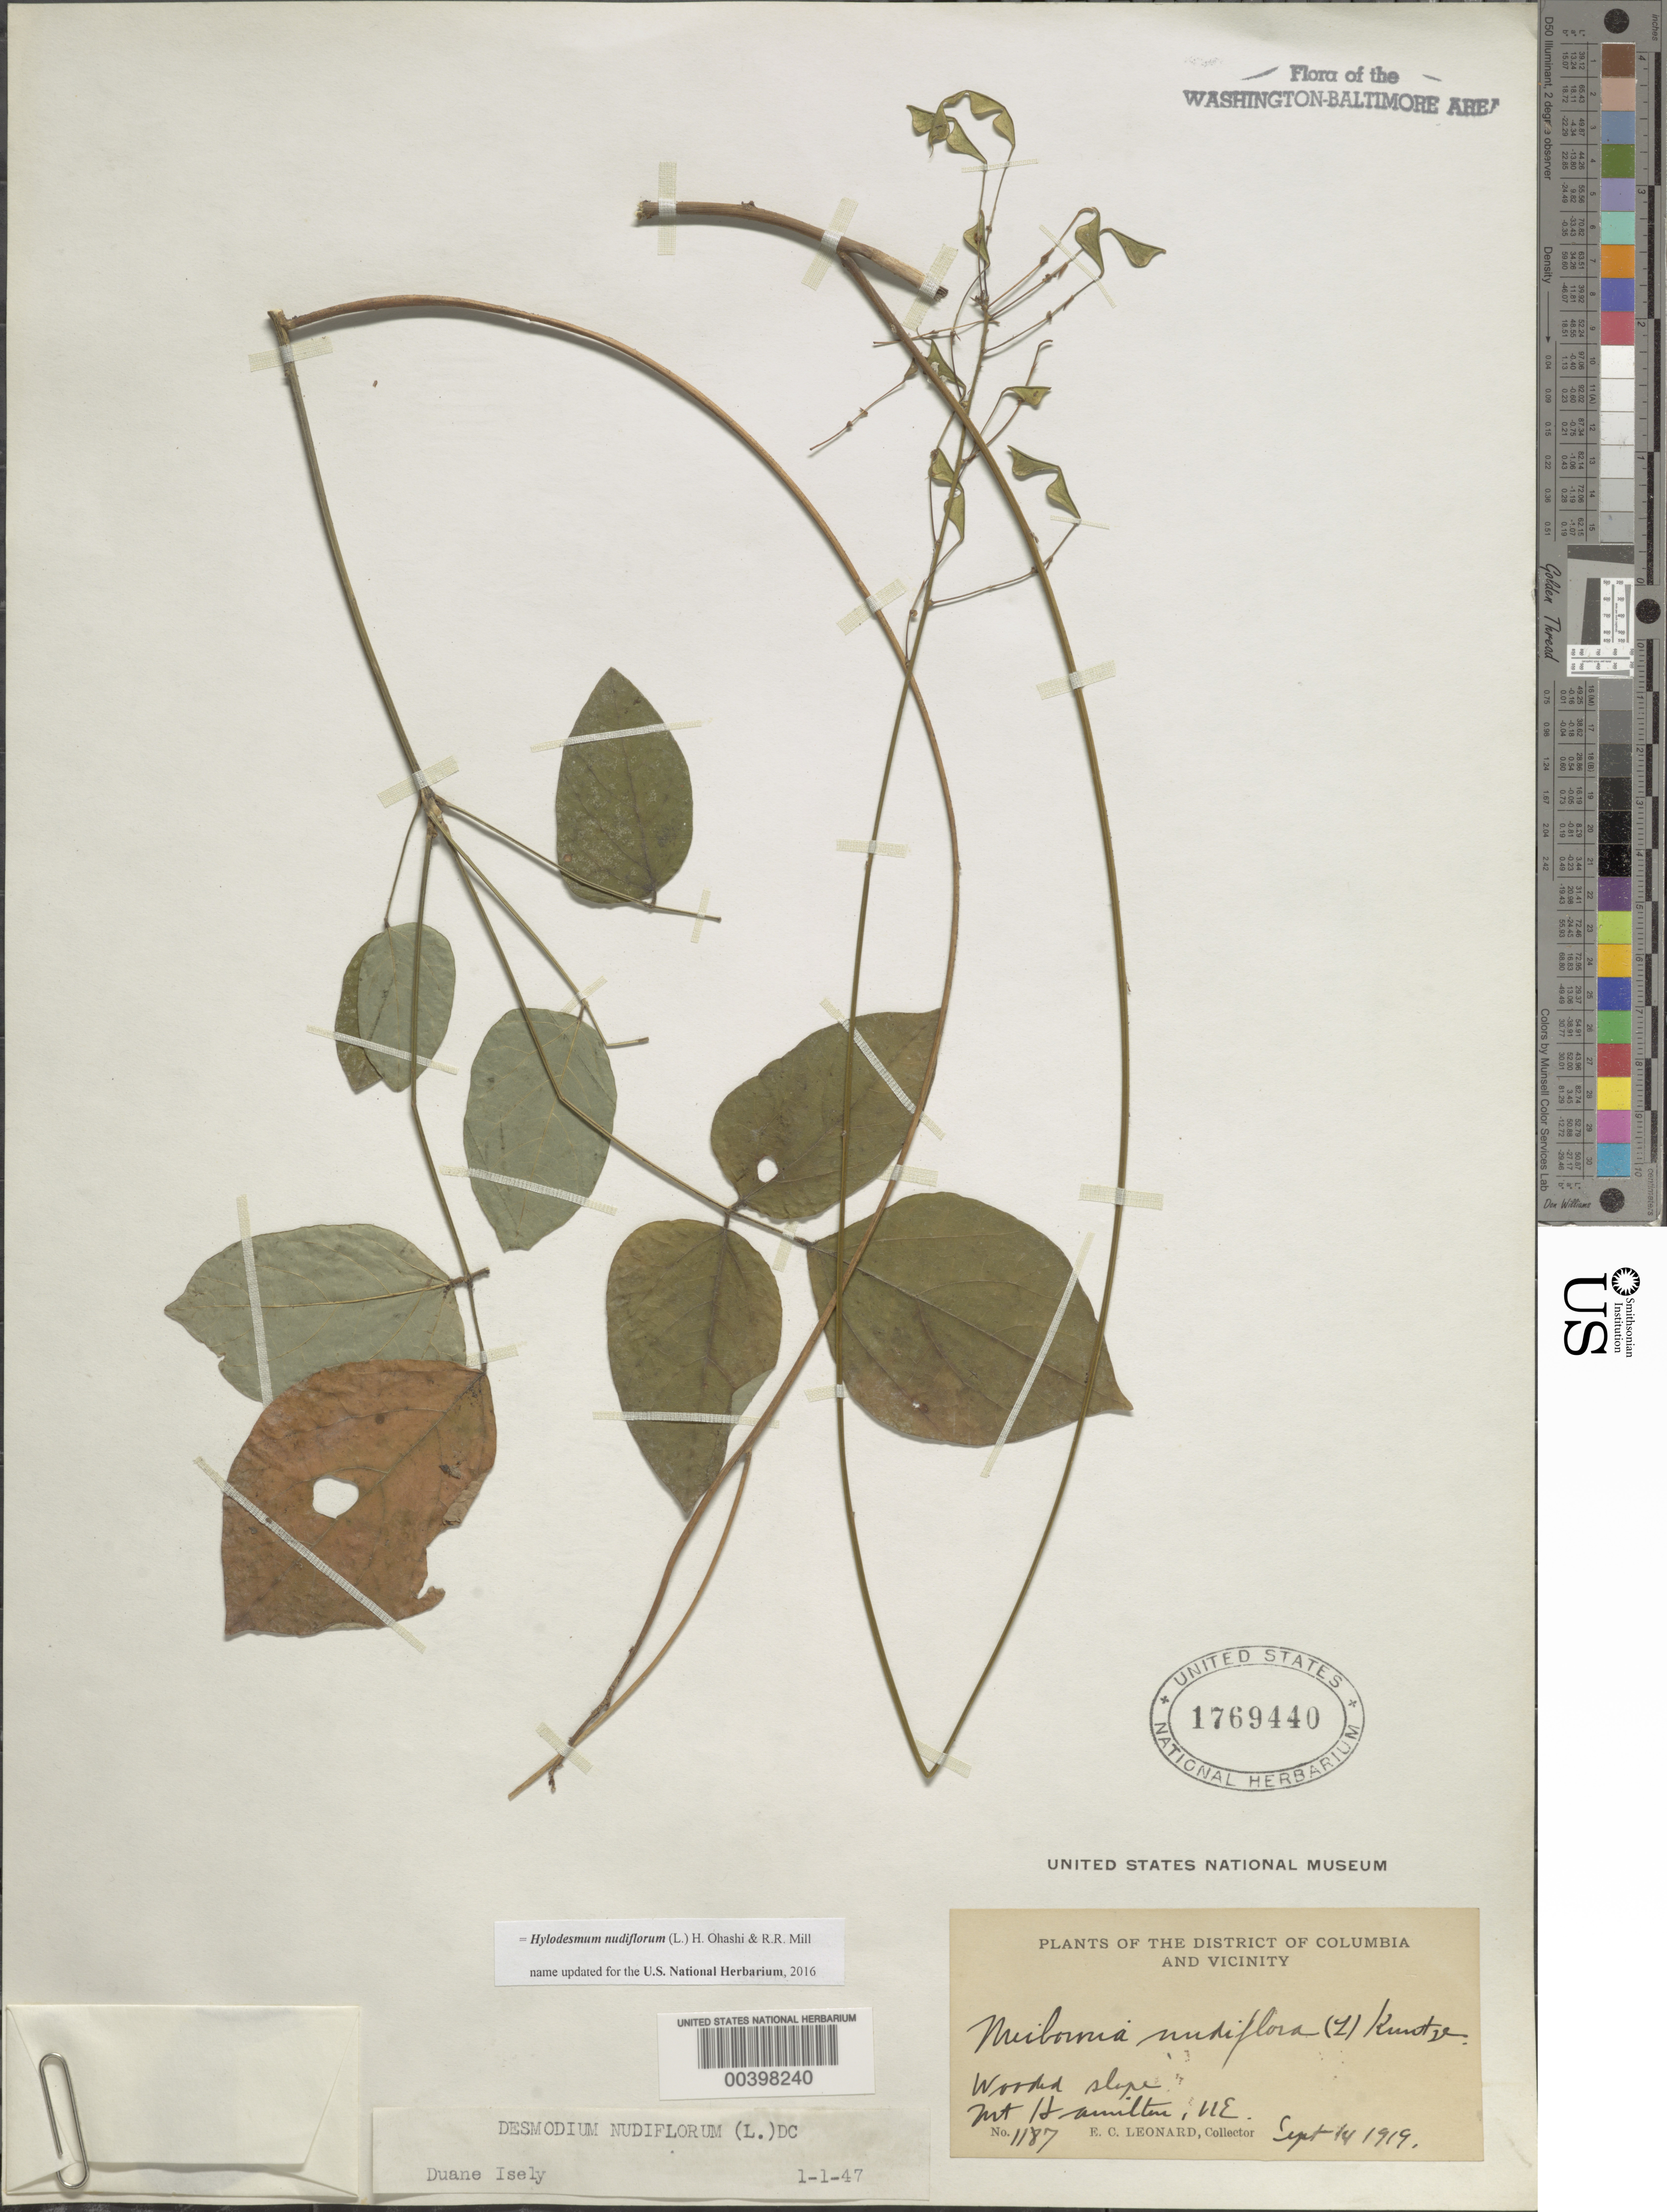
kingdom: Plantae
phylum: Tracheophyta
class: Magnoliopsida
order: Fabales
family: Fabaceae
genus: Hylodesmum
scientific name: Hylodesmum nudiflorum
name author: (L.) H. Ohashi & R.R. Mill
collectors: E. C. Leonard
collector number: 1187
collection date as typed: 14 Sep 1919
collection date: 1919-09-14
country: United States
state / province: District of Columbia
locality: Mount Hamilton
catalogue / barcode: US 1769440